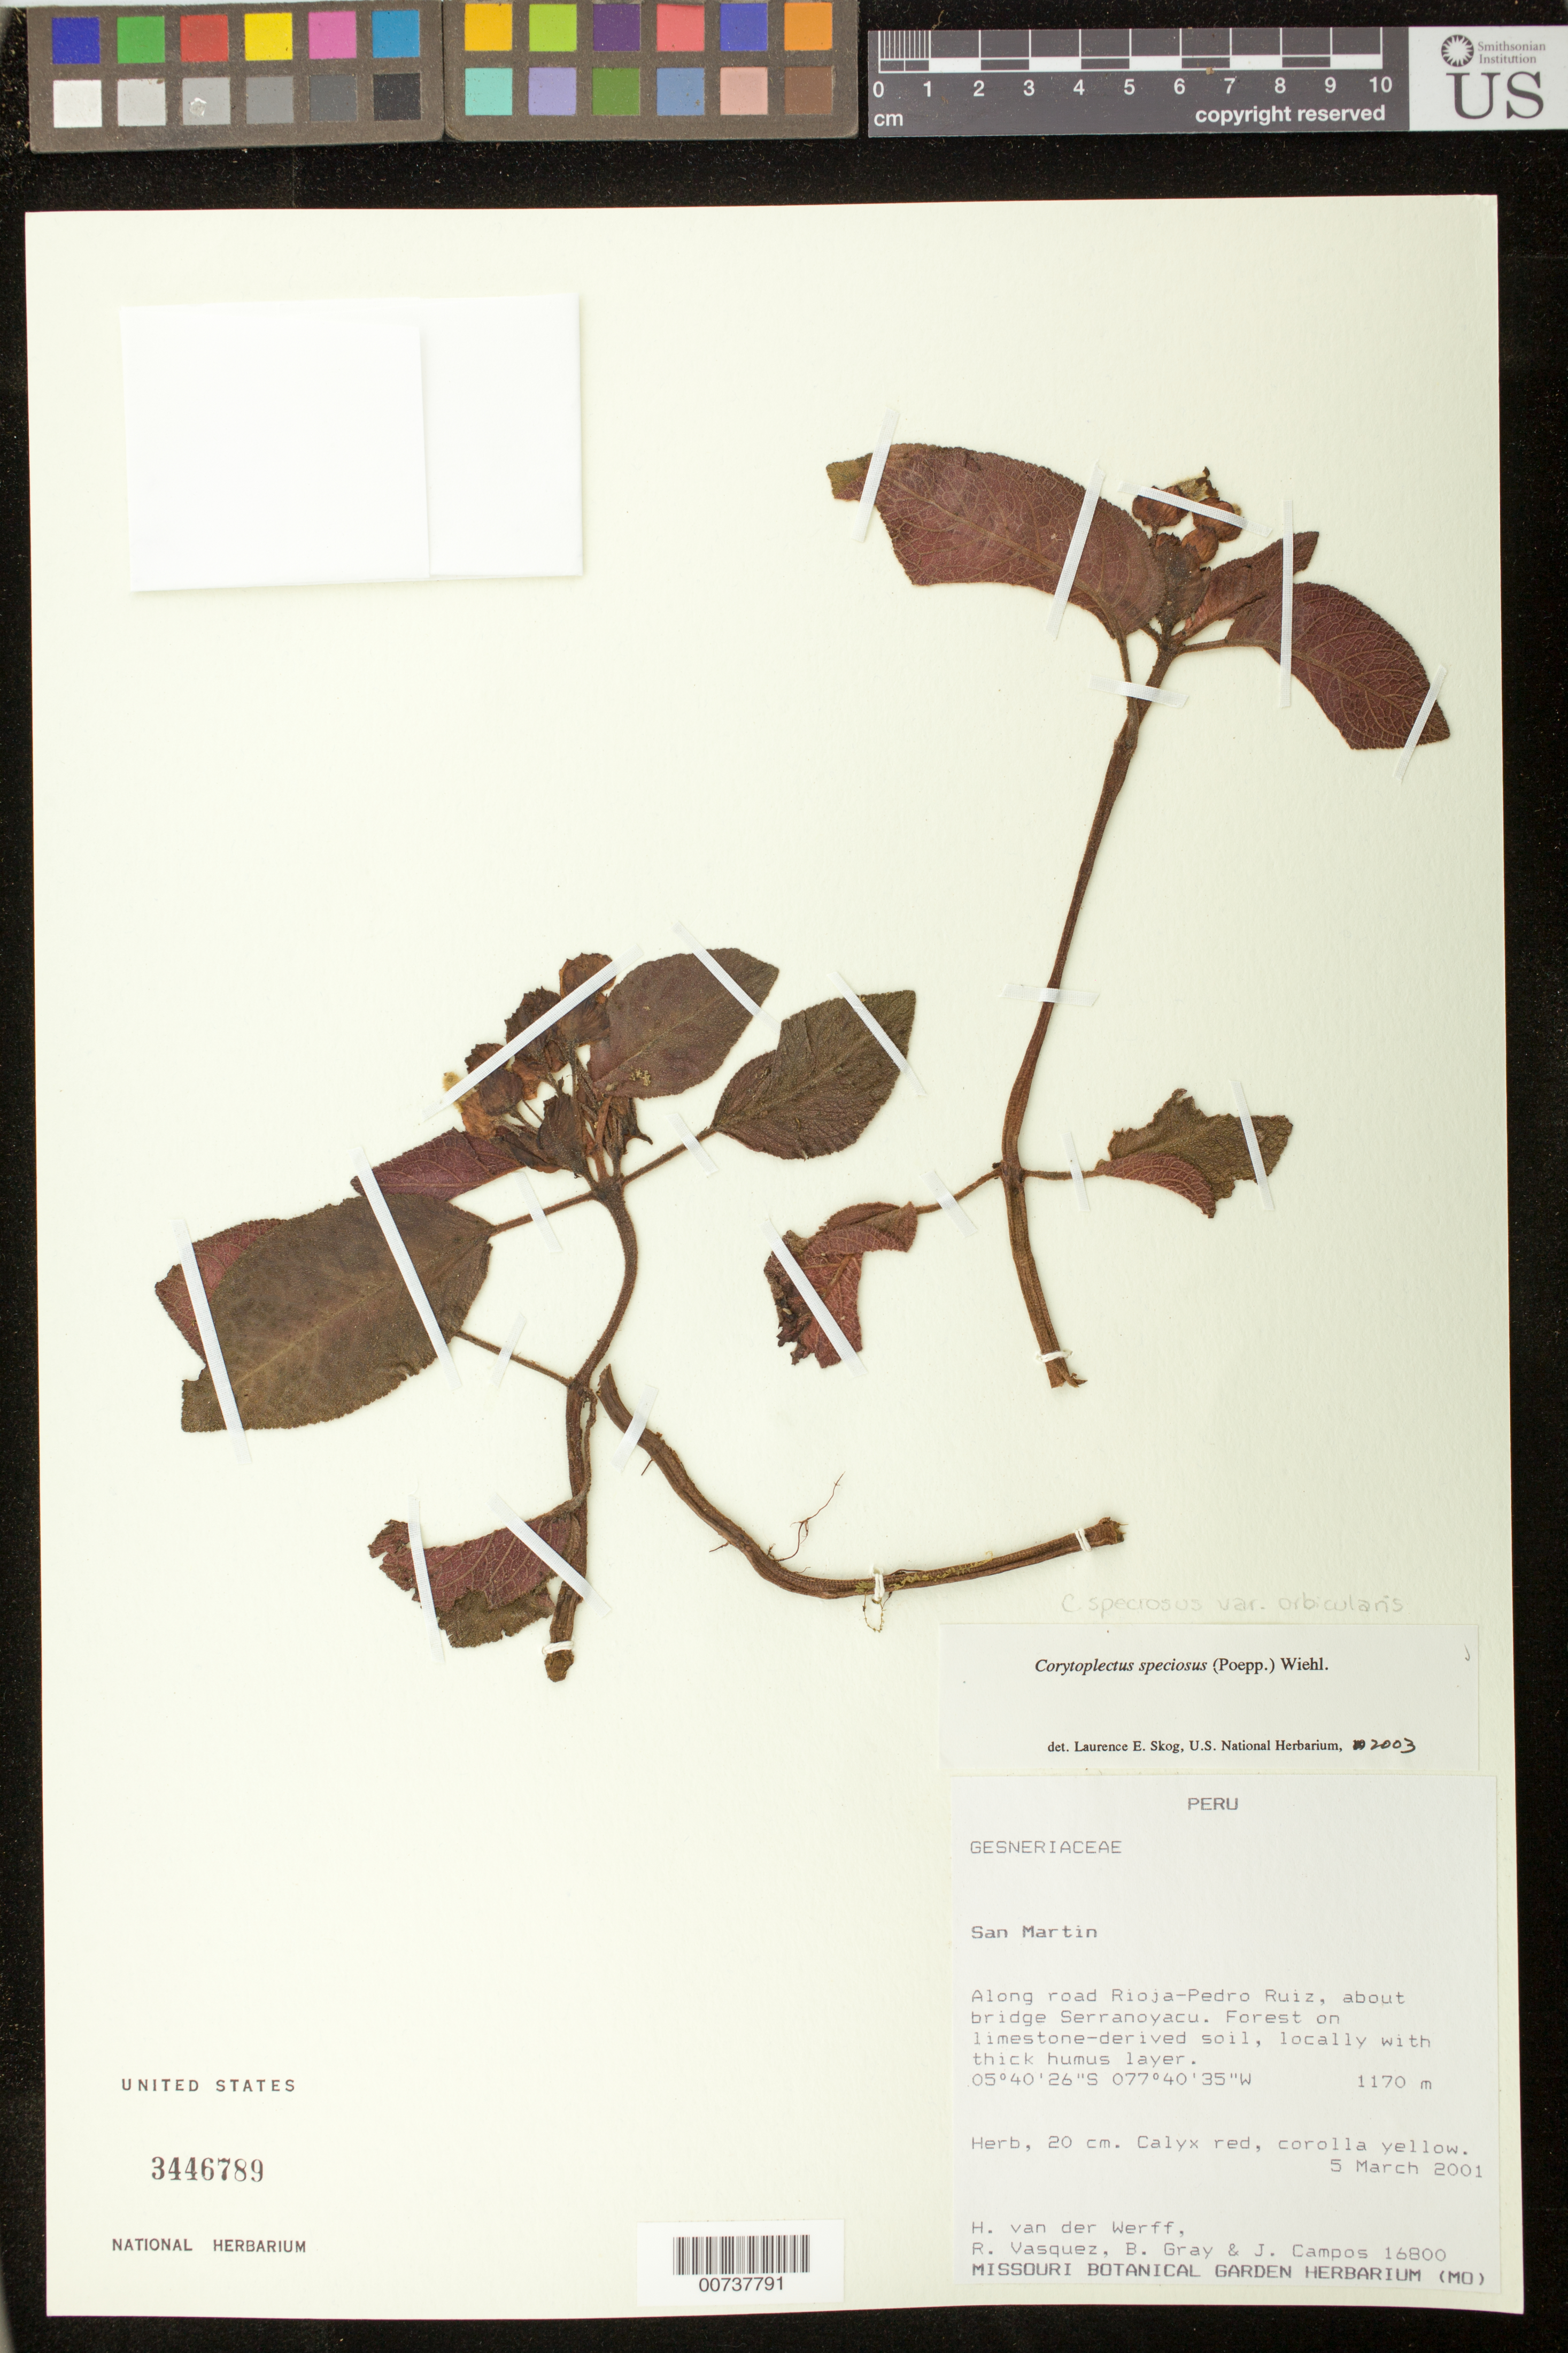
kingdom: Plantae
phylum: Tracheophyta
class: Magnoliopsida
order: Lamiales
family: Gesneriaceae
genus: Corytoplectus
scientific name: Corytoplectus speciosus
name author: (Poepp.) Wiehler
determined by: Skog, Laurence E.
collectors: H. van der Werff, R. Vásquez, B. Gray & J. Campos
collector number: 16800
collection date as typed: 05 Mar 2001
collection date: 2001-03-05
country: Peru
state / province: San Martín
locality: Along road Rioja-Pedro Ruiz, about bridge Serranoyacu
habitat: Forest on limestone-derived soil, locally with thick humus layer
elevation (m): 1170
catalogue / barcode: US 3446789